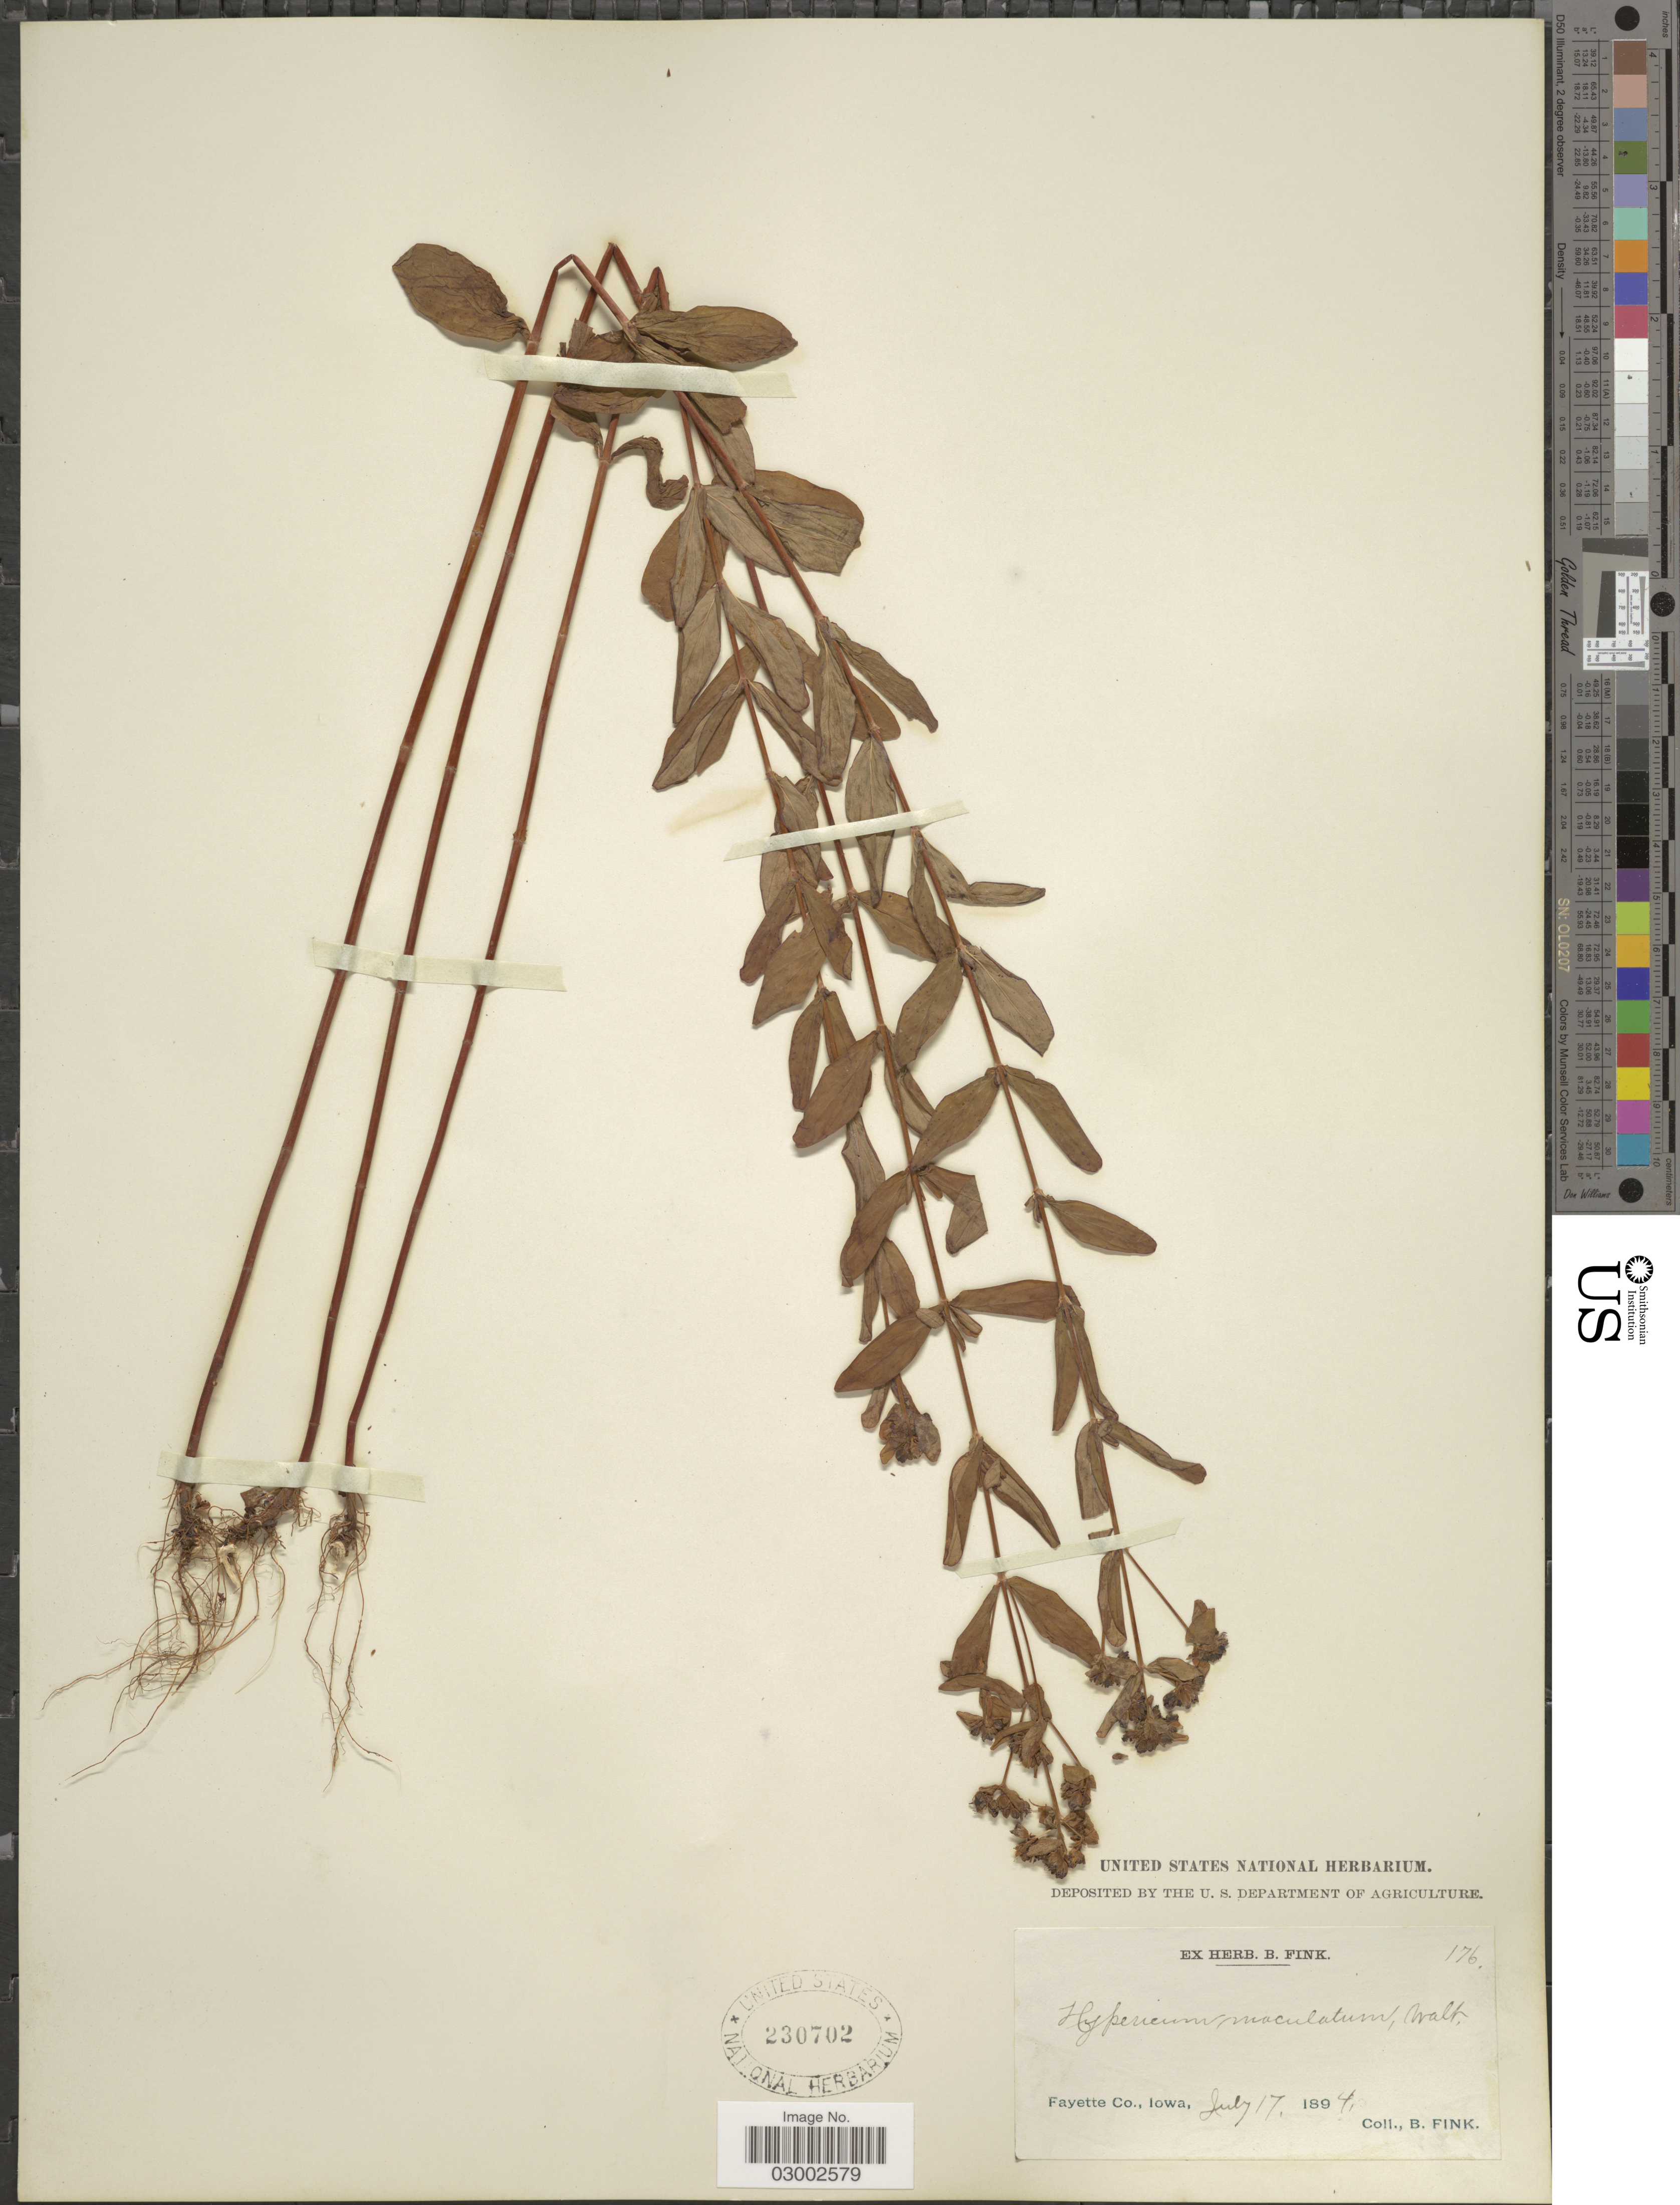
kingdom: Plantae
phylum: Tracheophyta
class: Magnoliopsida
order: Malpighiales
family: Hypericaceae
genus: Hypericum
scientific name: Hypericum punctatum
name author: Lam.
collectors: B. Fink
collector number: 176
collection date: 1894-07-17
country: United States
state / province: Iowa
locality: Fayette Co.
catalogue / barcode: US 230702